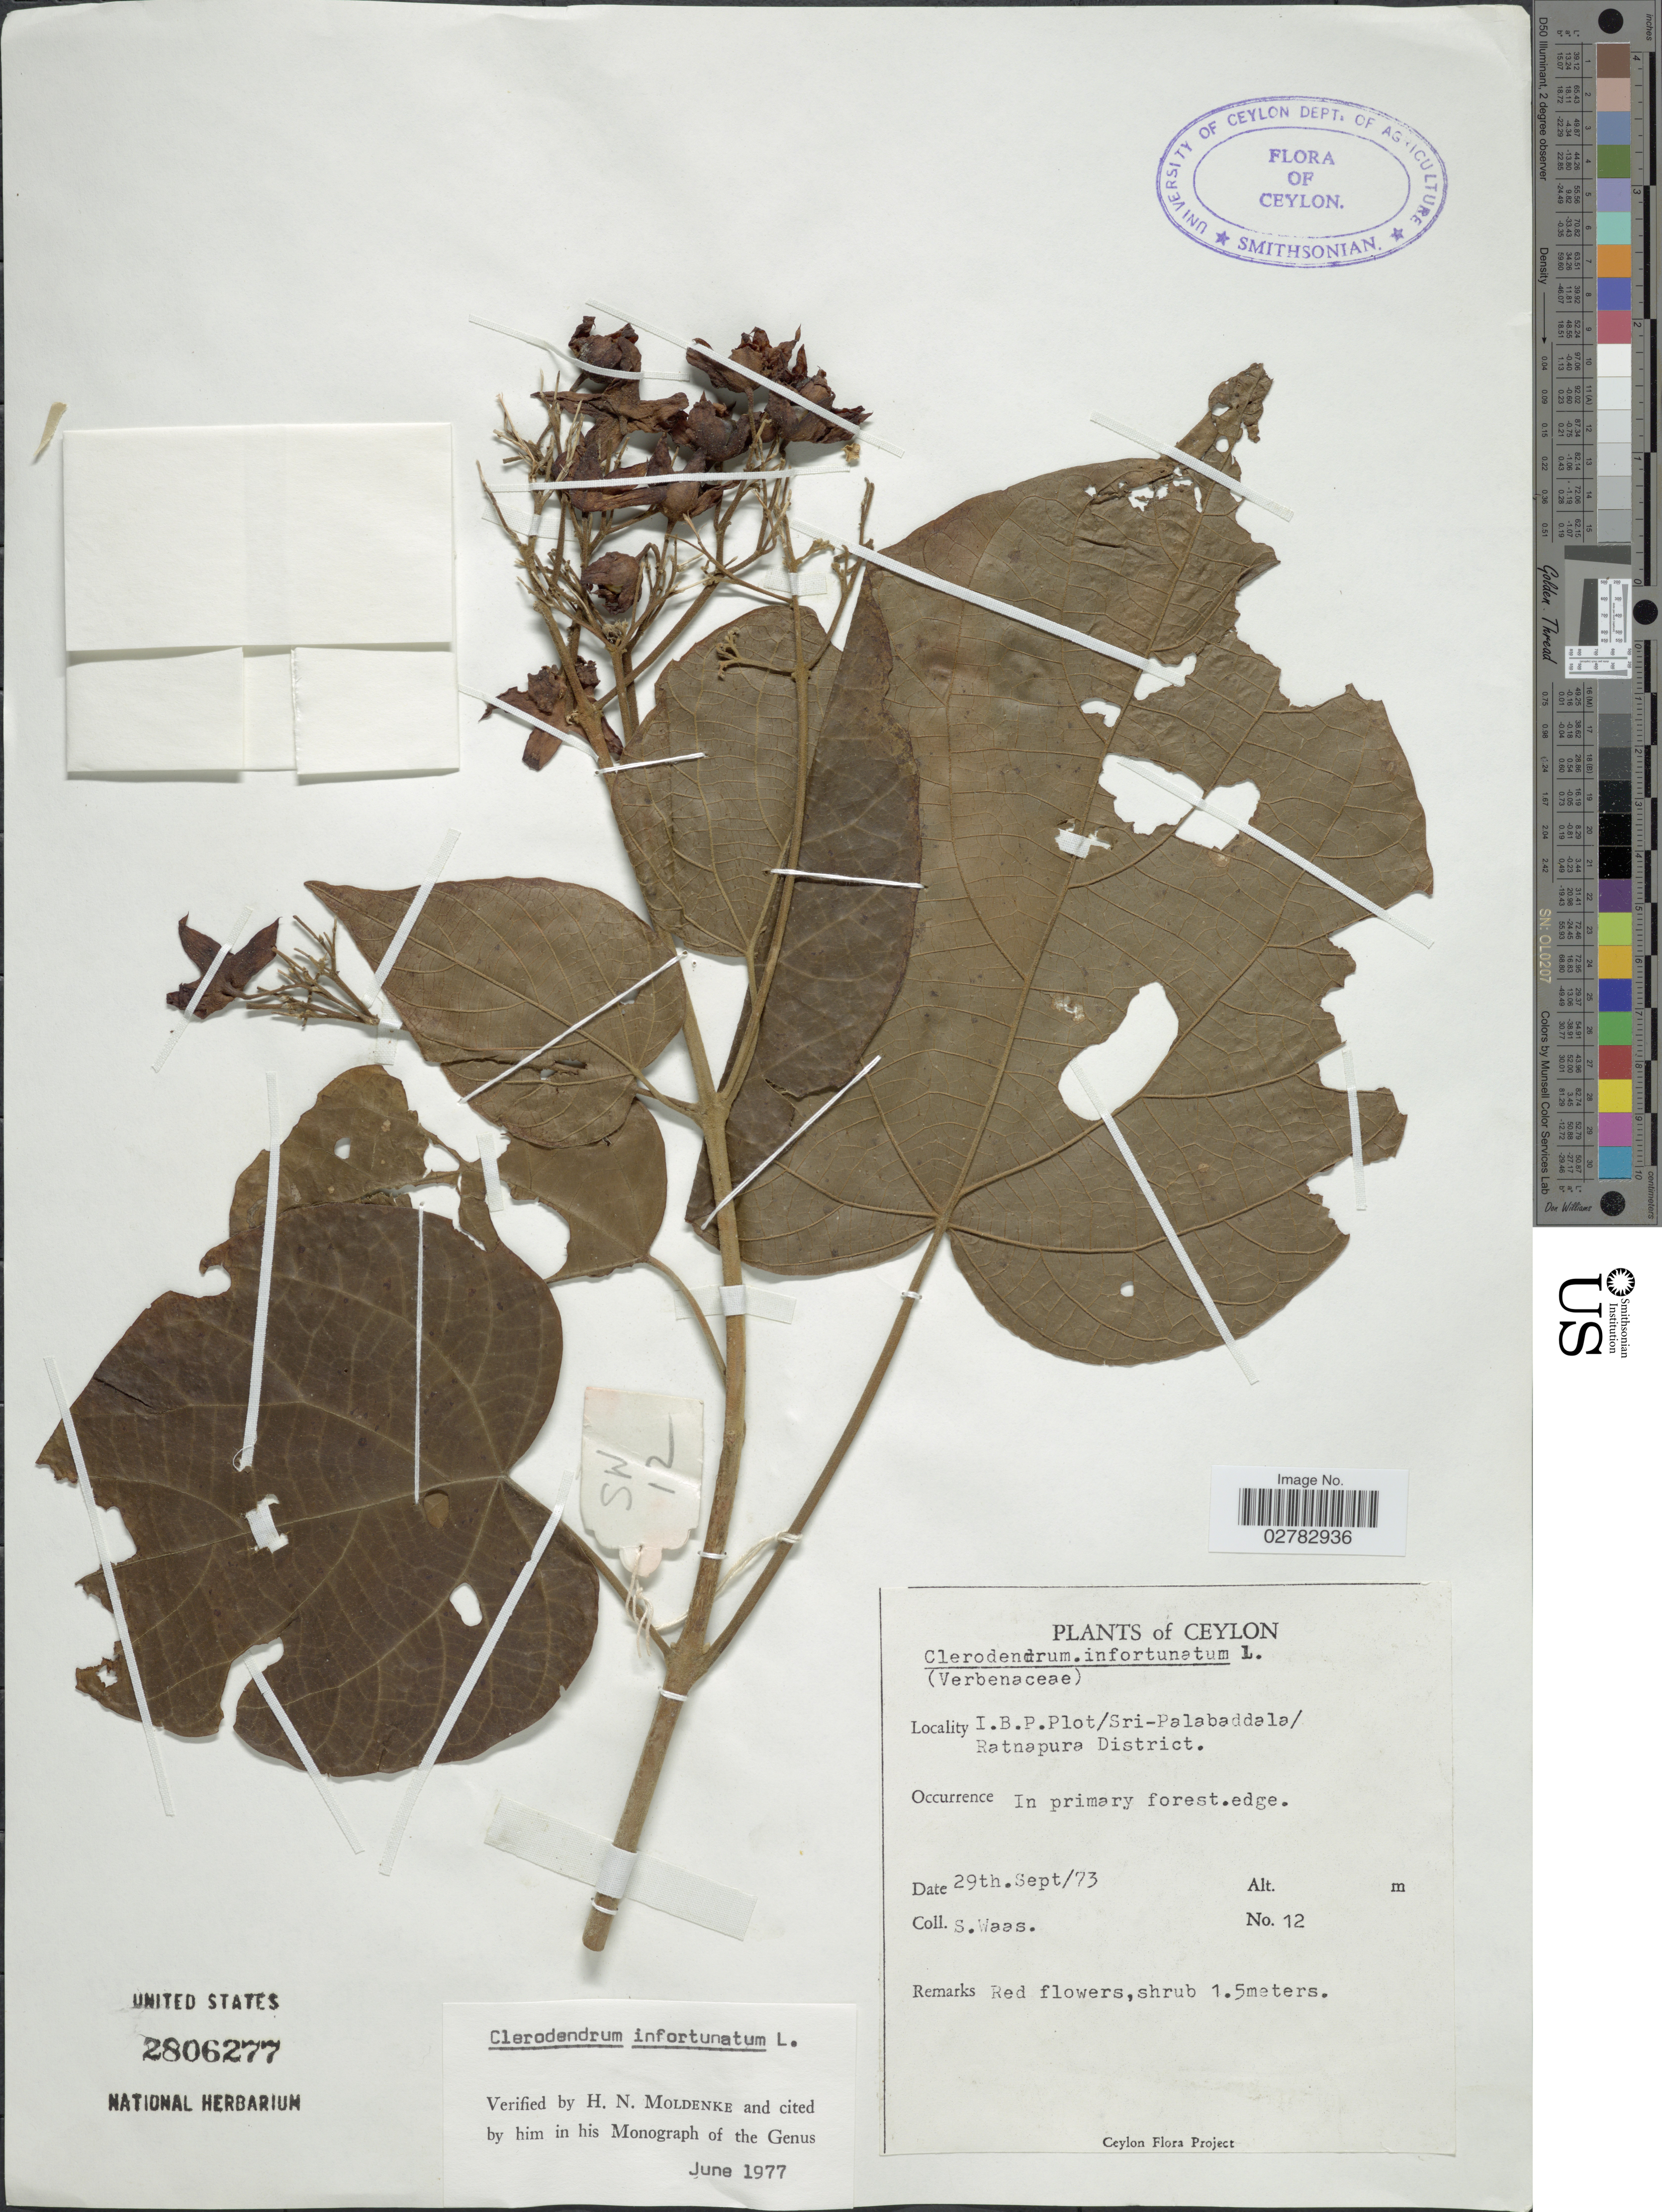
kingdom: Plantae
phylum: Tracheophyta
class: Magnoliopsida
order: Lamiales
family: Lamiaceae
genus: Clerodendrum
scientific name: Clerodendrum infortunatum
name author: L.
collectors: S. Waas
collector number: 12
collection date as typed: Transcribed d/m/y: 29/9/73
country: Sri Lanka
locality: Ceylon. I.B.P. Plot/Sri-Palabaddala/Ratnapura District.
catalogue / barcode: US 2806277